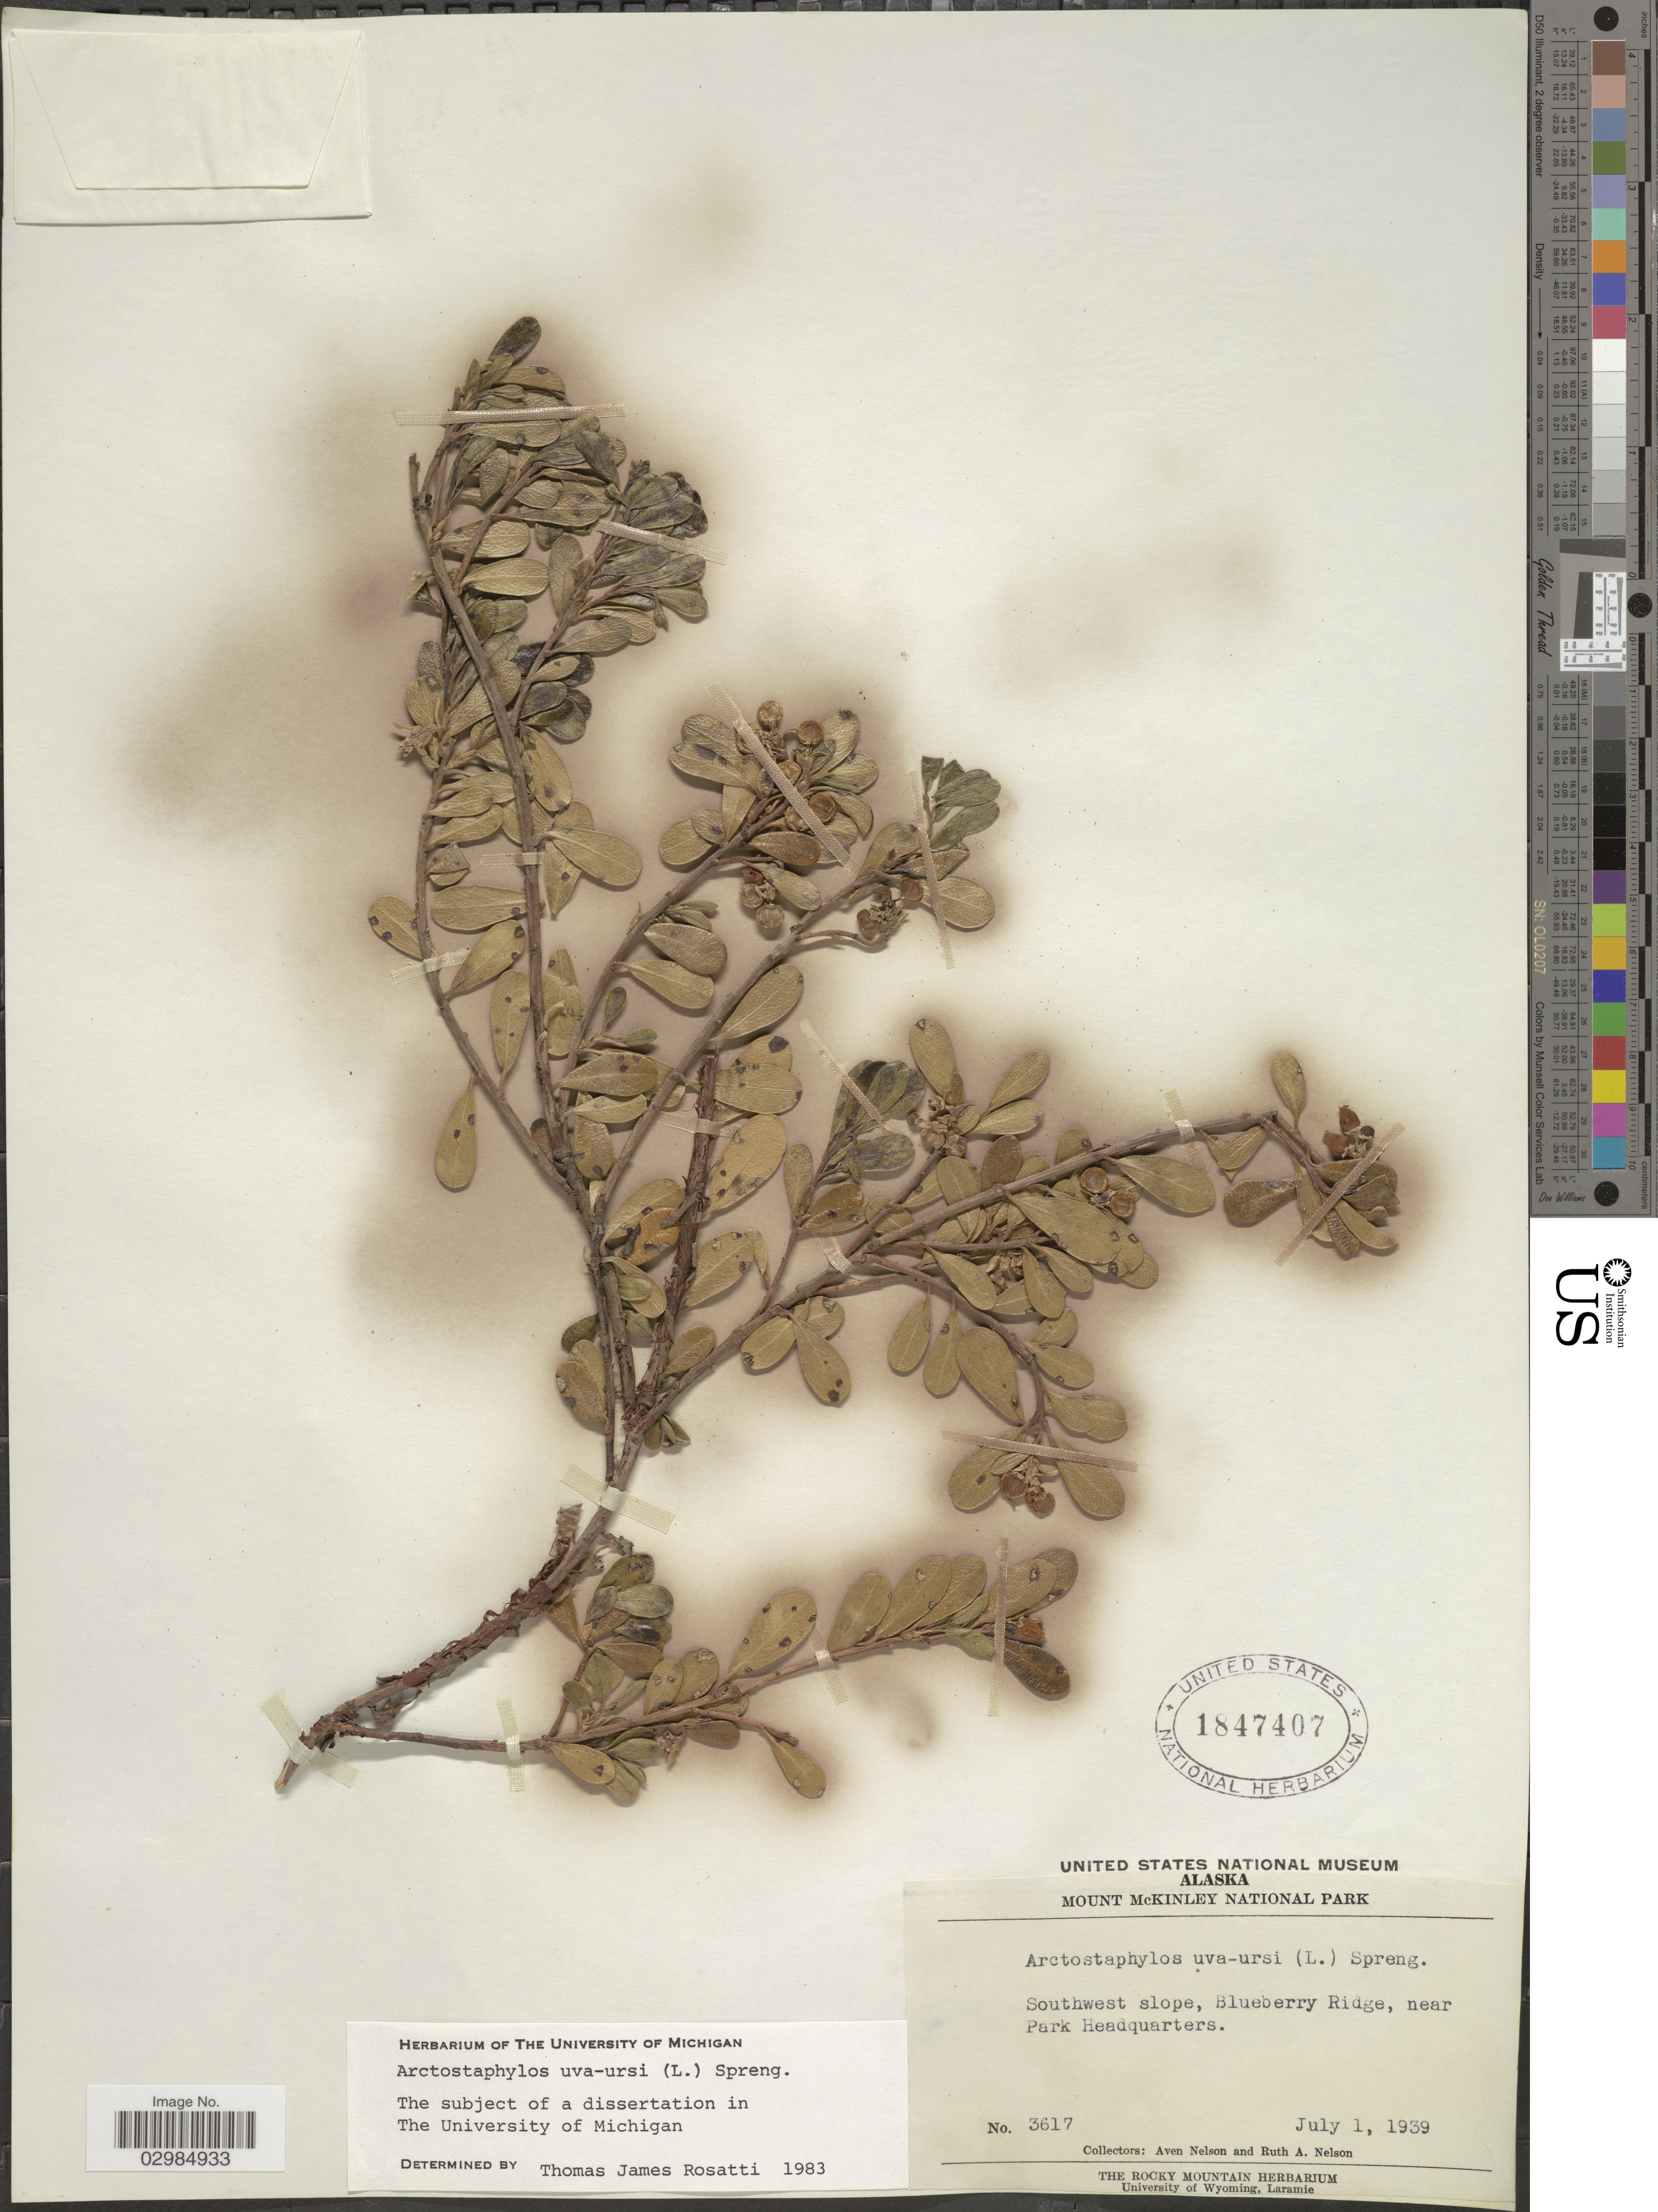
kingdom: Plantae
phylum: Tracheophyta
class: Magnoliopsida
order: Ericales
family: Ericaceae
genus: Arctostaphylos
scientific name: Arctostaphylos uva-ursi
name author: (L.) Spreng.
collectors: A. Nelson & R. A. Nelson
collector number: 3617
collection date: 1939-07-01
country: United States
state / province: Alaska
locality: Mount McKinley National Park. Southwest Slope, Blueberry Ridge, near Park Headquarters.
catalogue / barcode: US 1847407